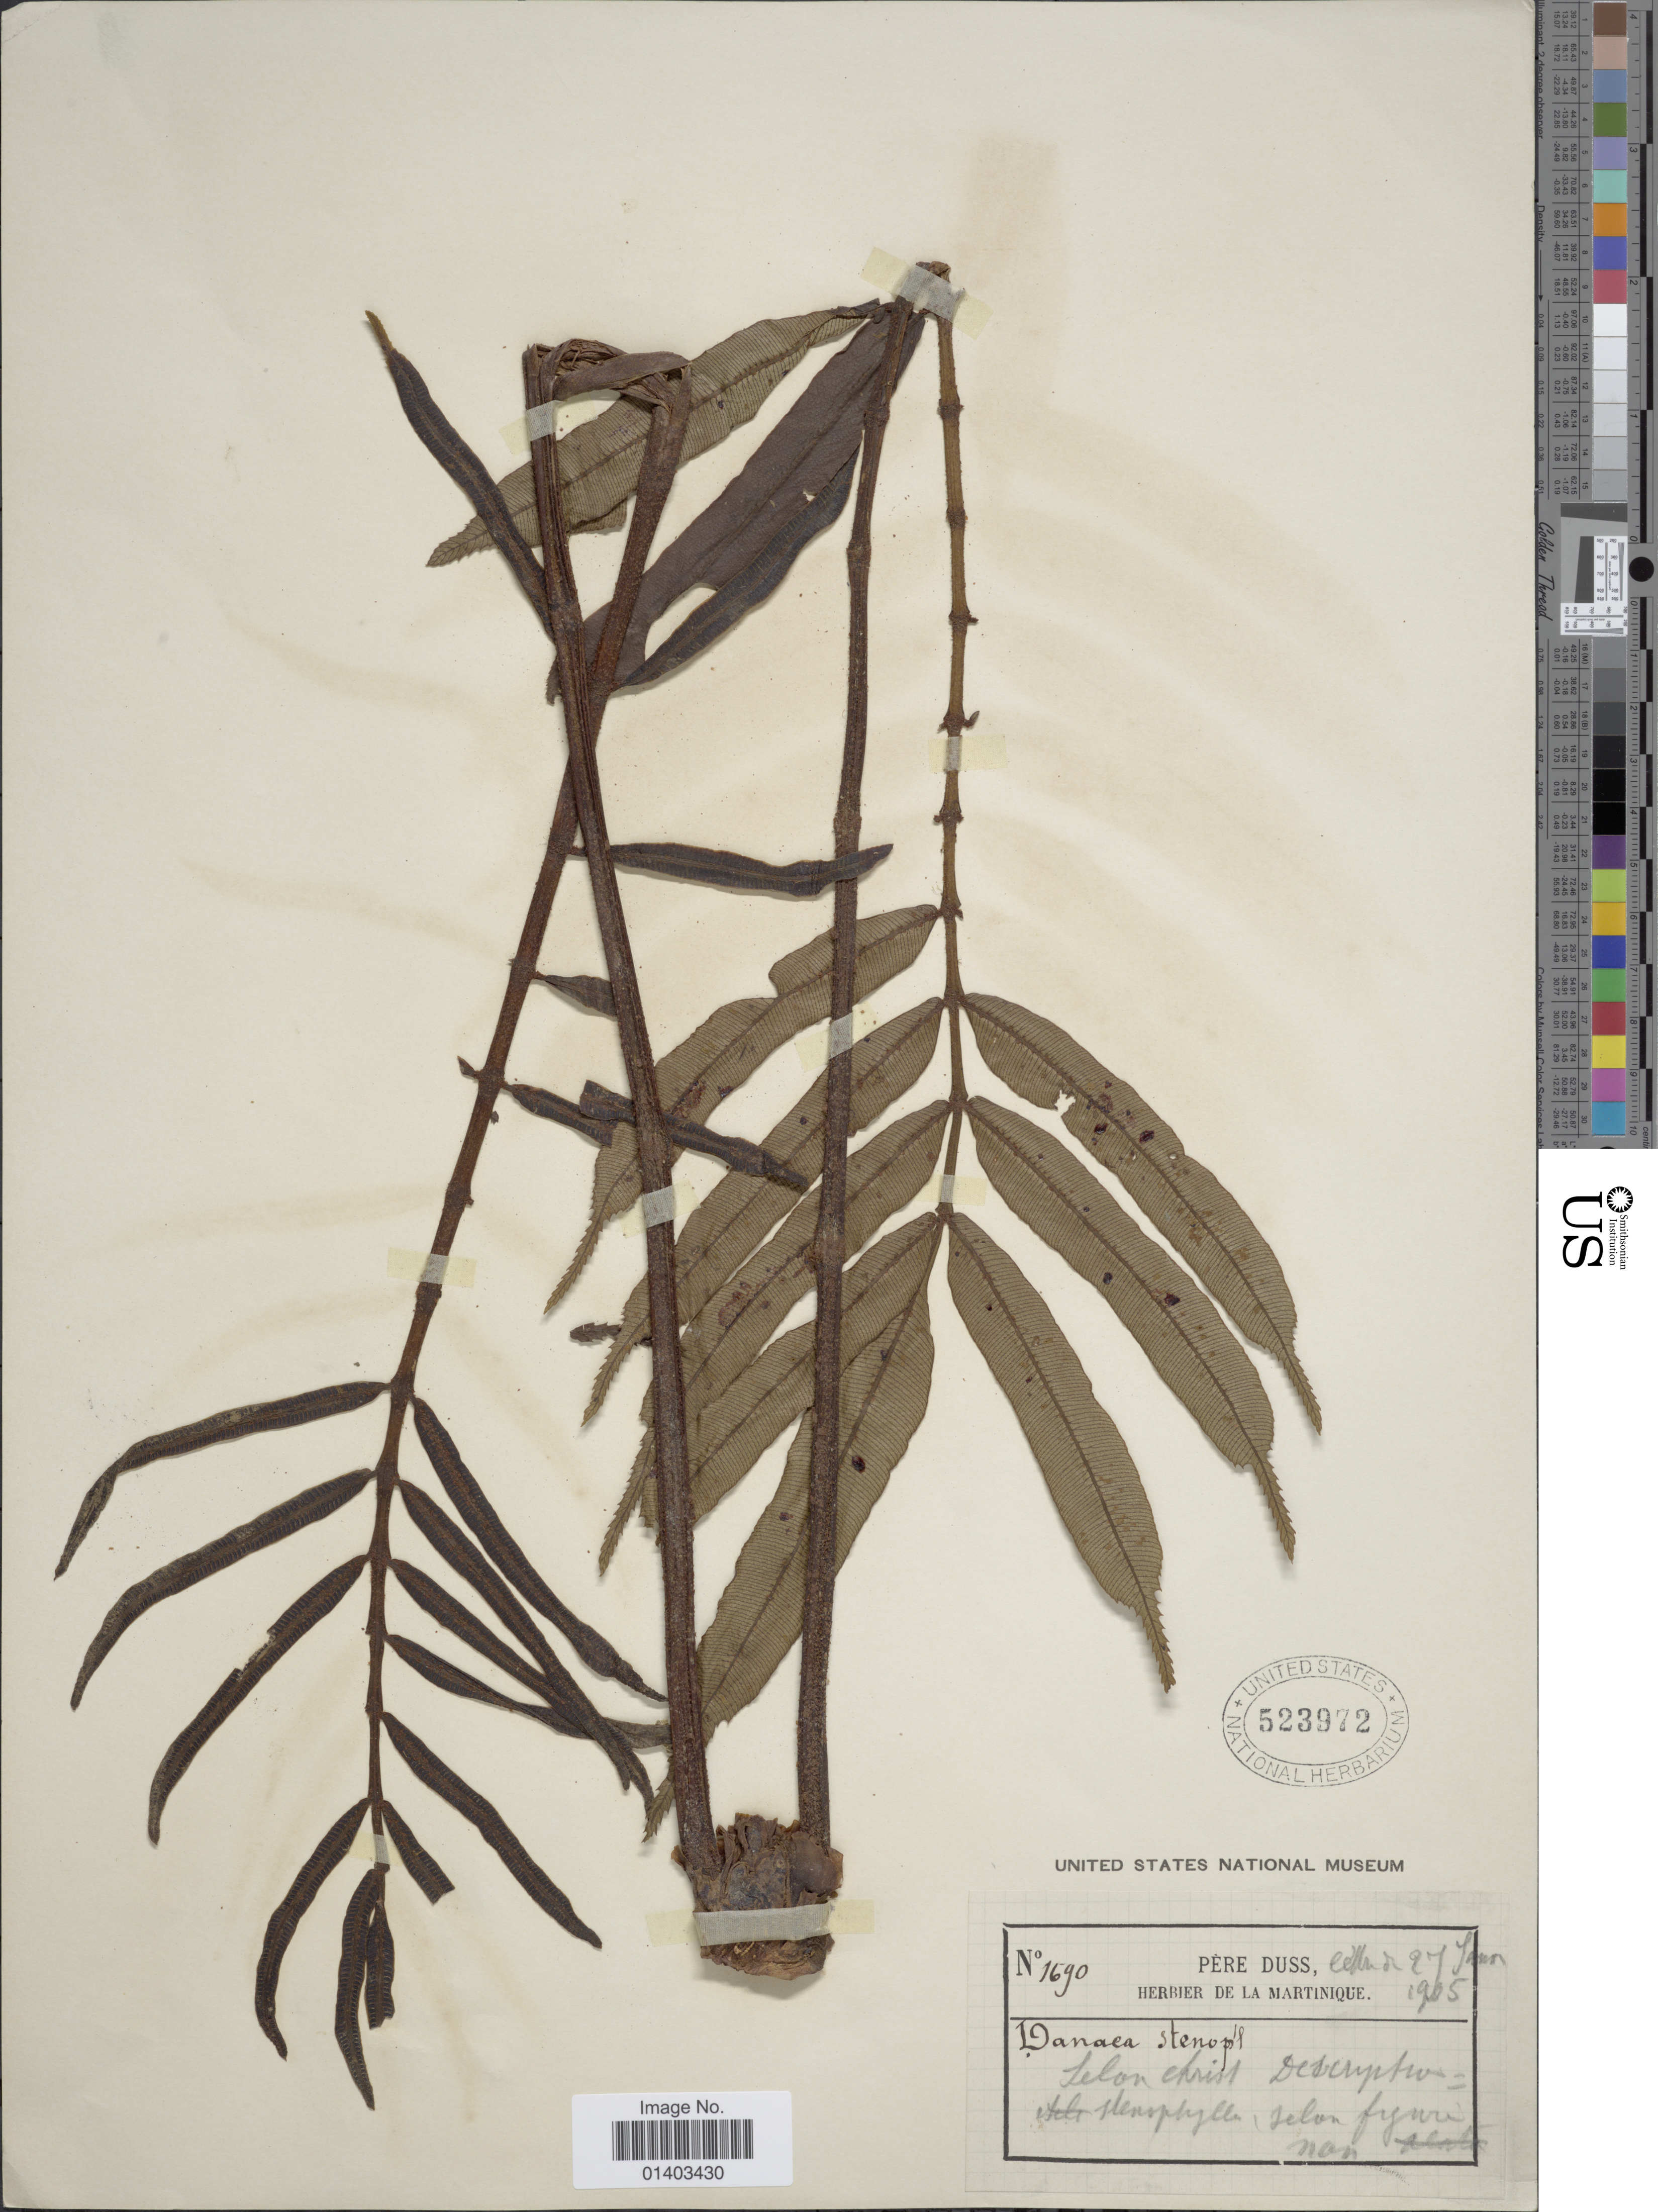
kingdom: Plantae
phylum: Tracheophyta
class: Polypodiopsida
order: Marattiales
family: Marattiaceae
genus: Danaea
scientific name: Danaea x manzeana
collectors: Père Duss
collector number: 1690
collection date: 1905-01-27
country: Martinique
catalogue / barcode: US 523972